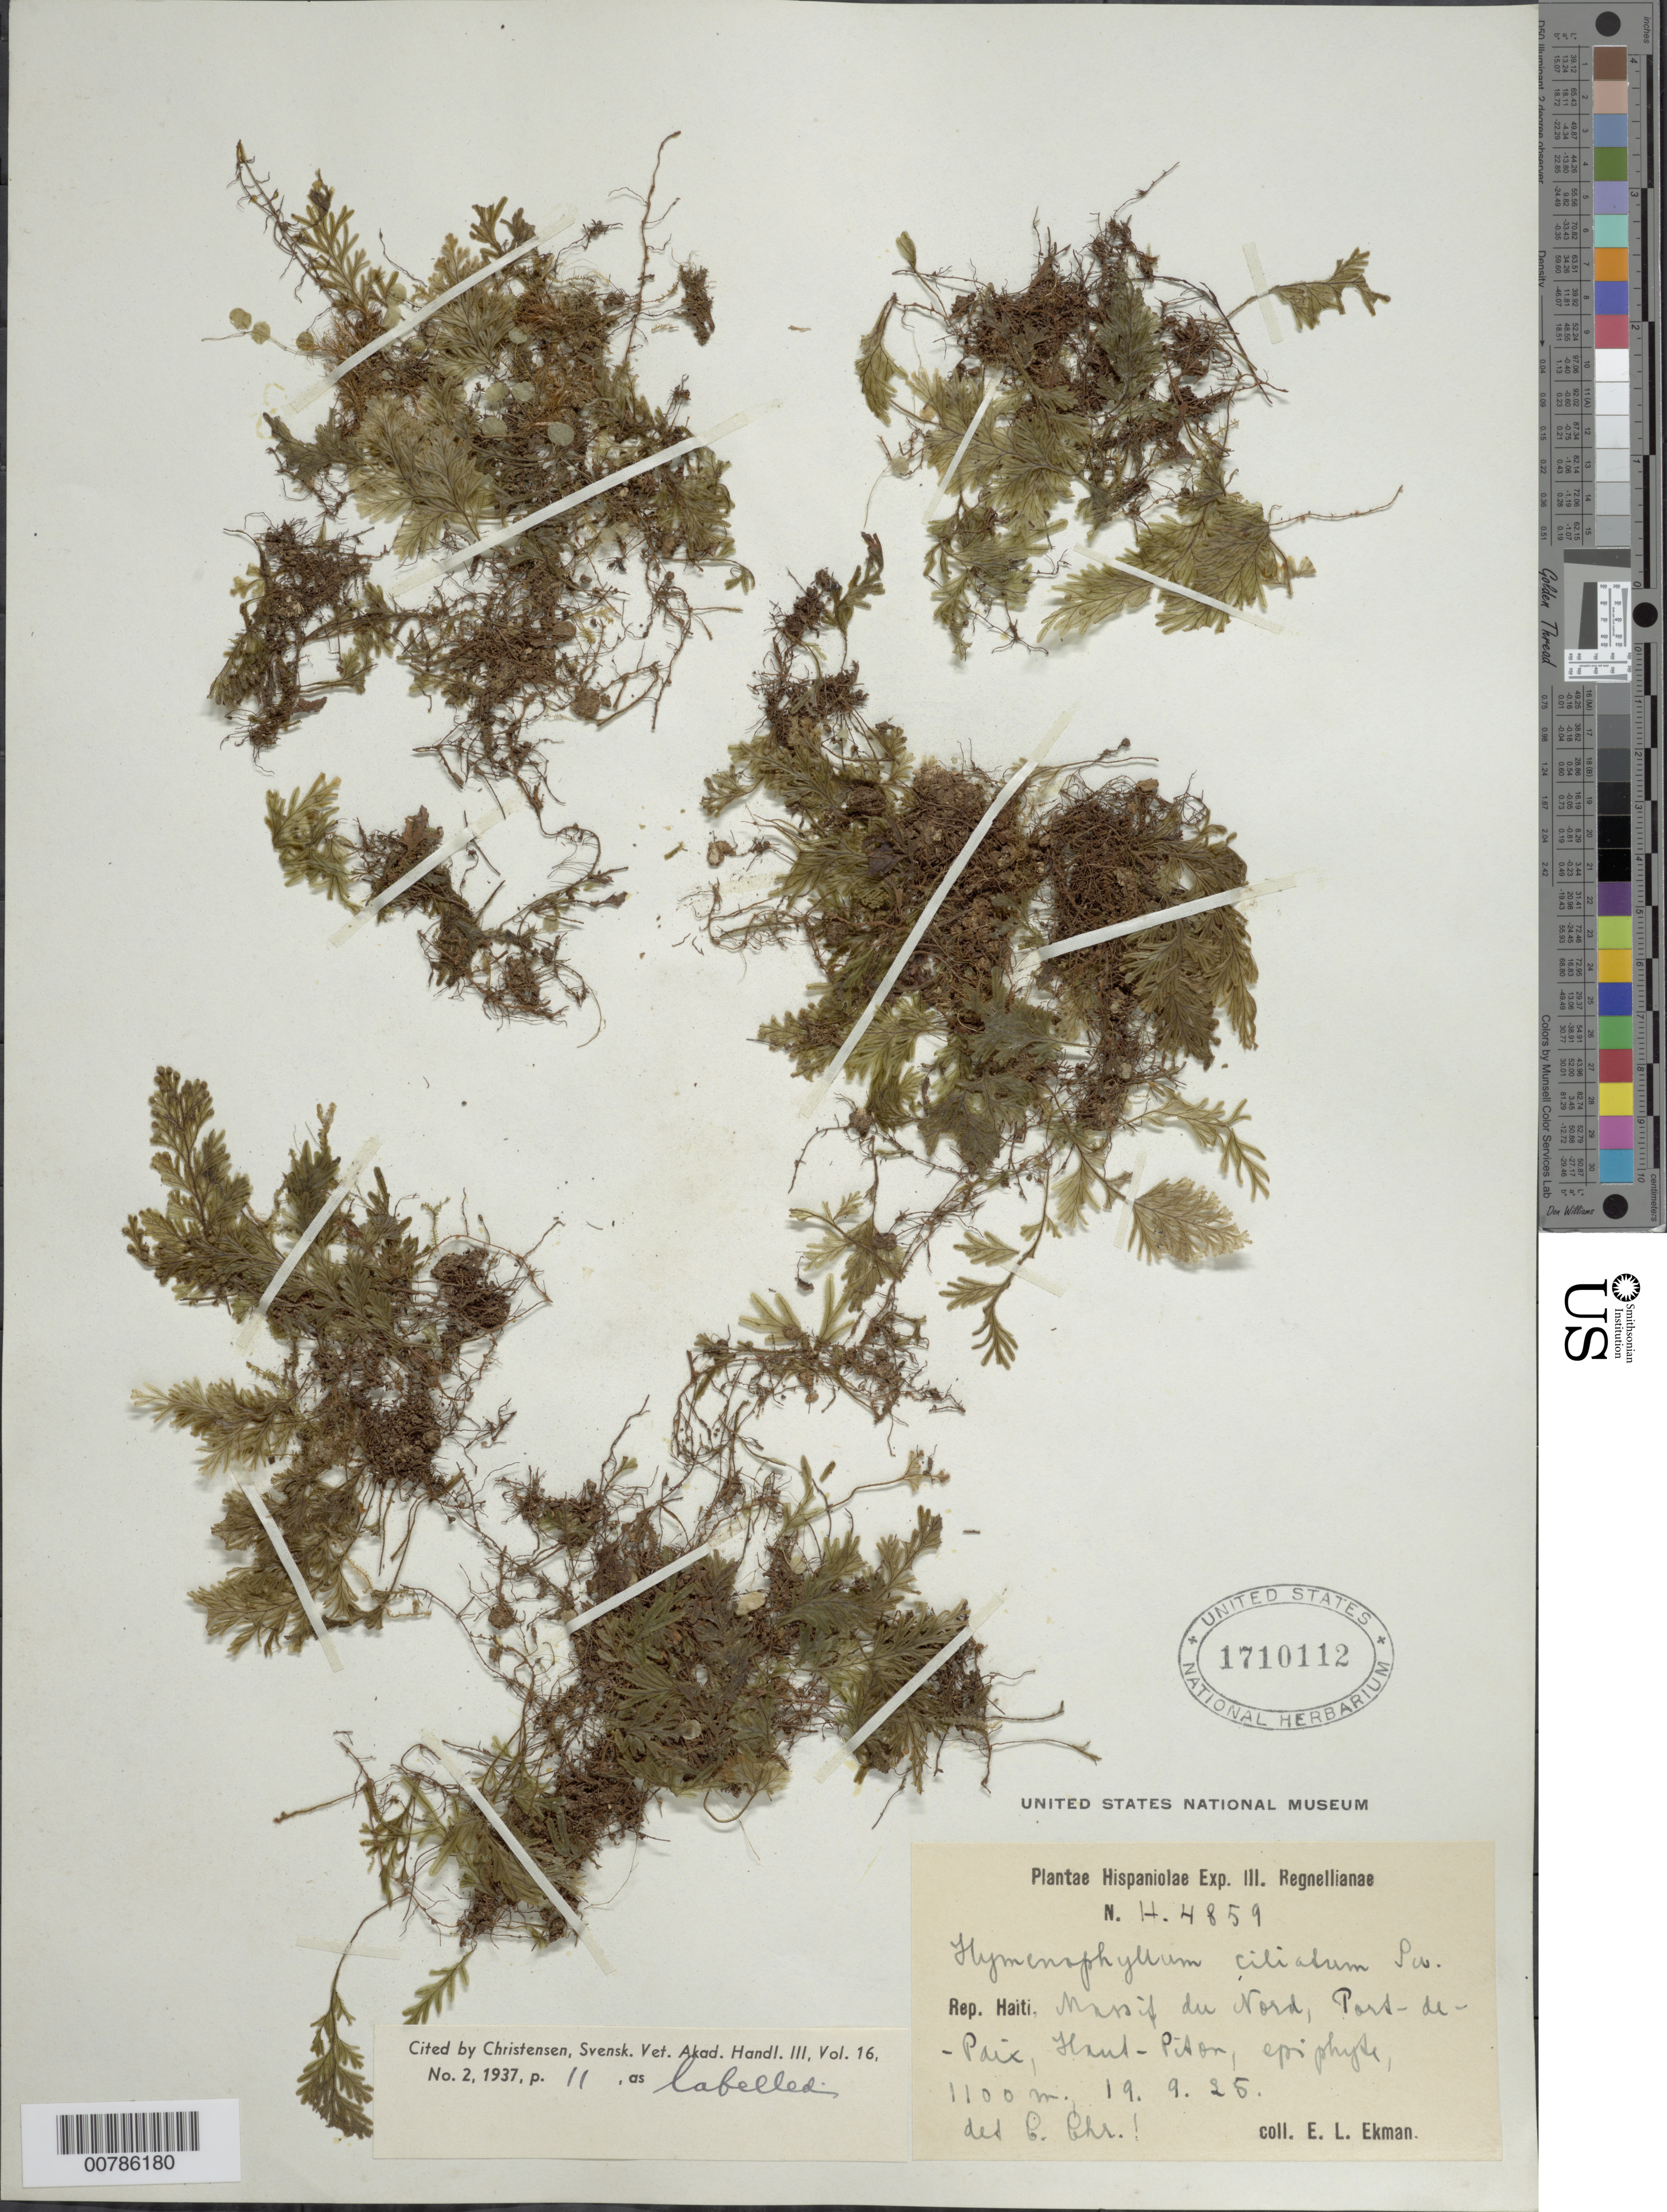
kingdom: Plantae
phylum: Tracheophyta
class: Polypodiopsida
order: Hymenophyllales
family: Hymenophyllaceae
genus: Hymenophyllum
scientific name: Hymenophyllum hirsutum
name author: (L.) Sw.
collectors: E. L. Ekman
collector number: H 4859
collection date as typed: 19 Sep 1925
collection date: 1925-09-19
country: Haiti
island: Hispaniola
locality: Massif du Nord, Port-de-Paix, Haut-Piton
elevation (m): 1100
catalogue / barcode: US 1710112